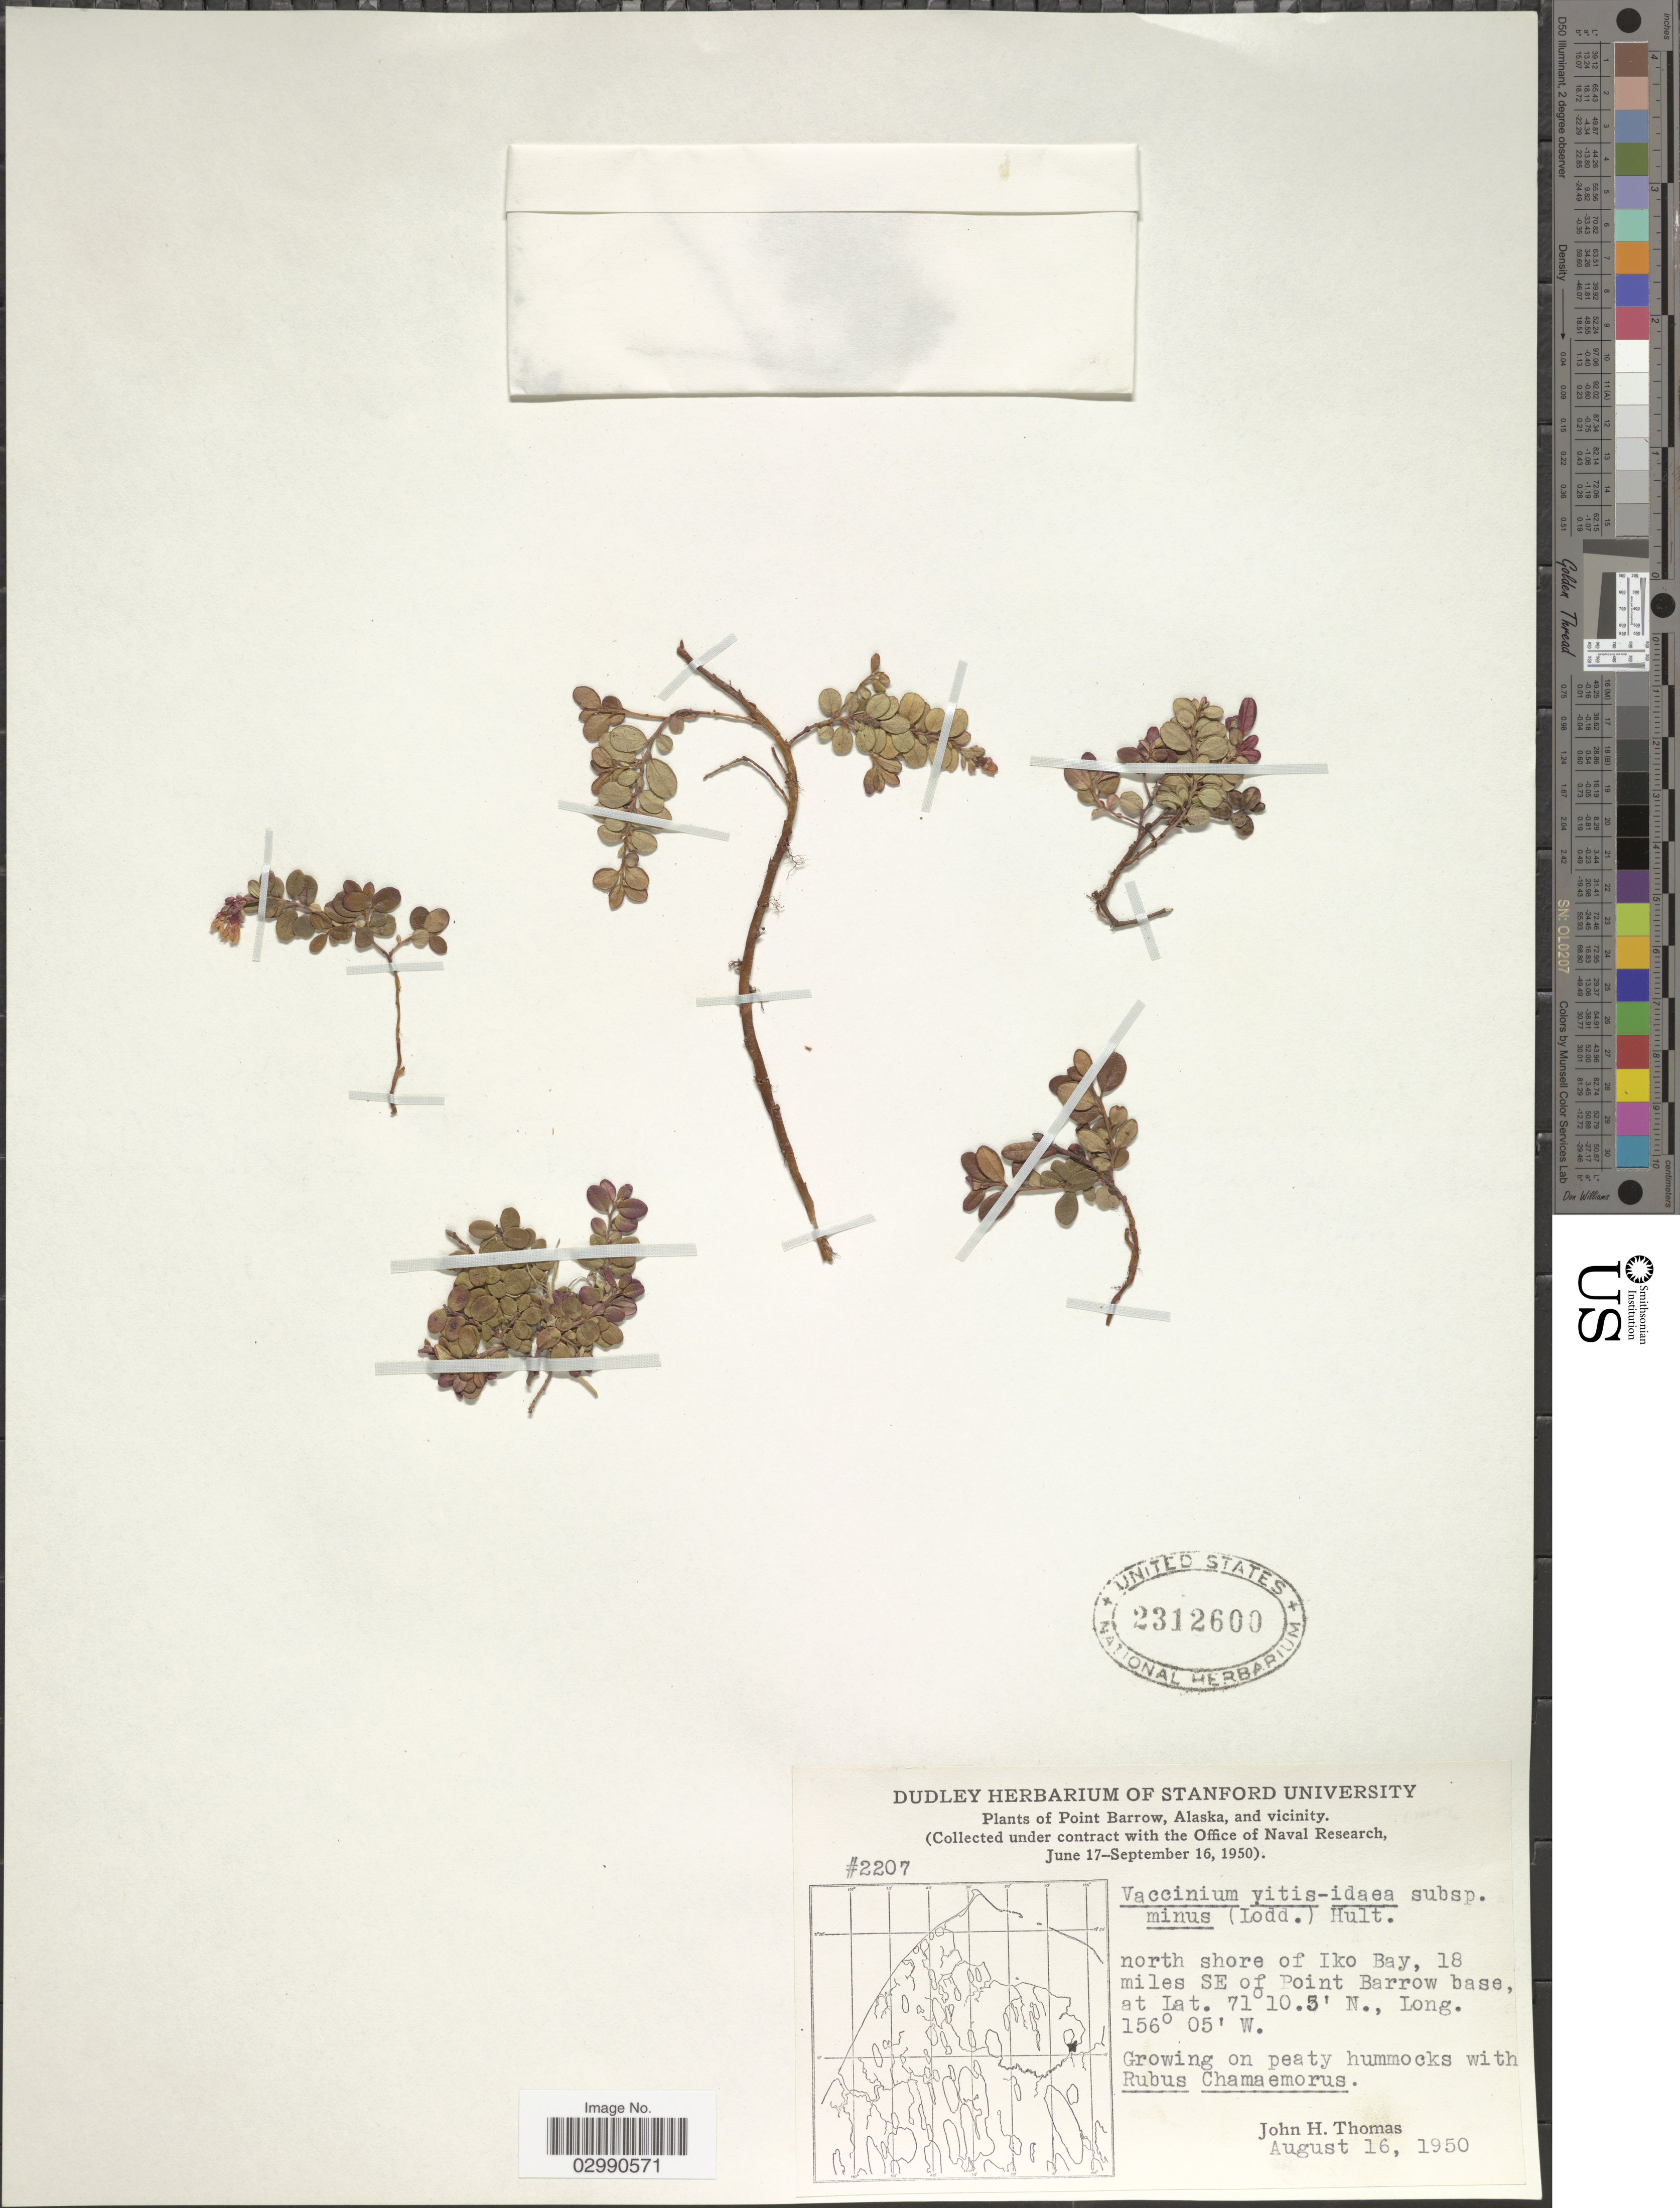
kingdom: Plantae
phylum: Tracheophyta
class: Magnoliopsida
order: Ericales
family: Ericaceae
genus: Vaccinium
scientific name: Vaccinium vitis-idaea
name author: L.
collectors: J. H. Thomas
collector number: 2207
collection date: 1950-08-16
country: United States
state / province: Alaska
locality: Point Barrow, Alaska, and vicinity. North slope of Iko Bay, 18 miles SE of Point Barrow base.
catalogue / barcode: US 2312600